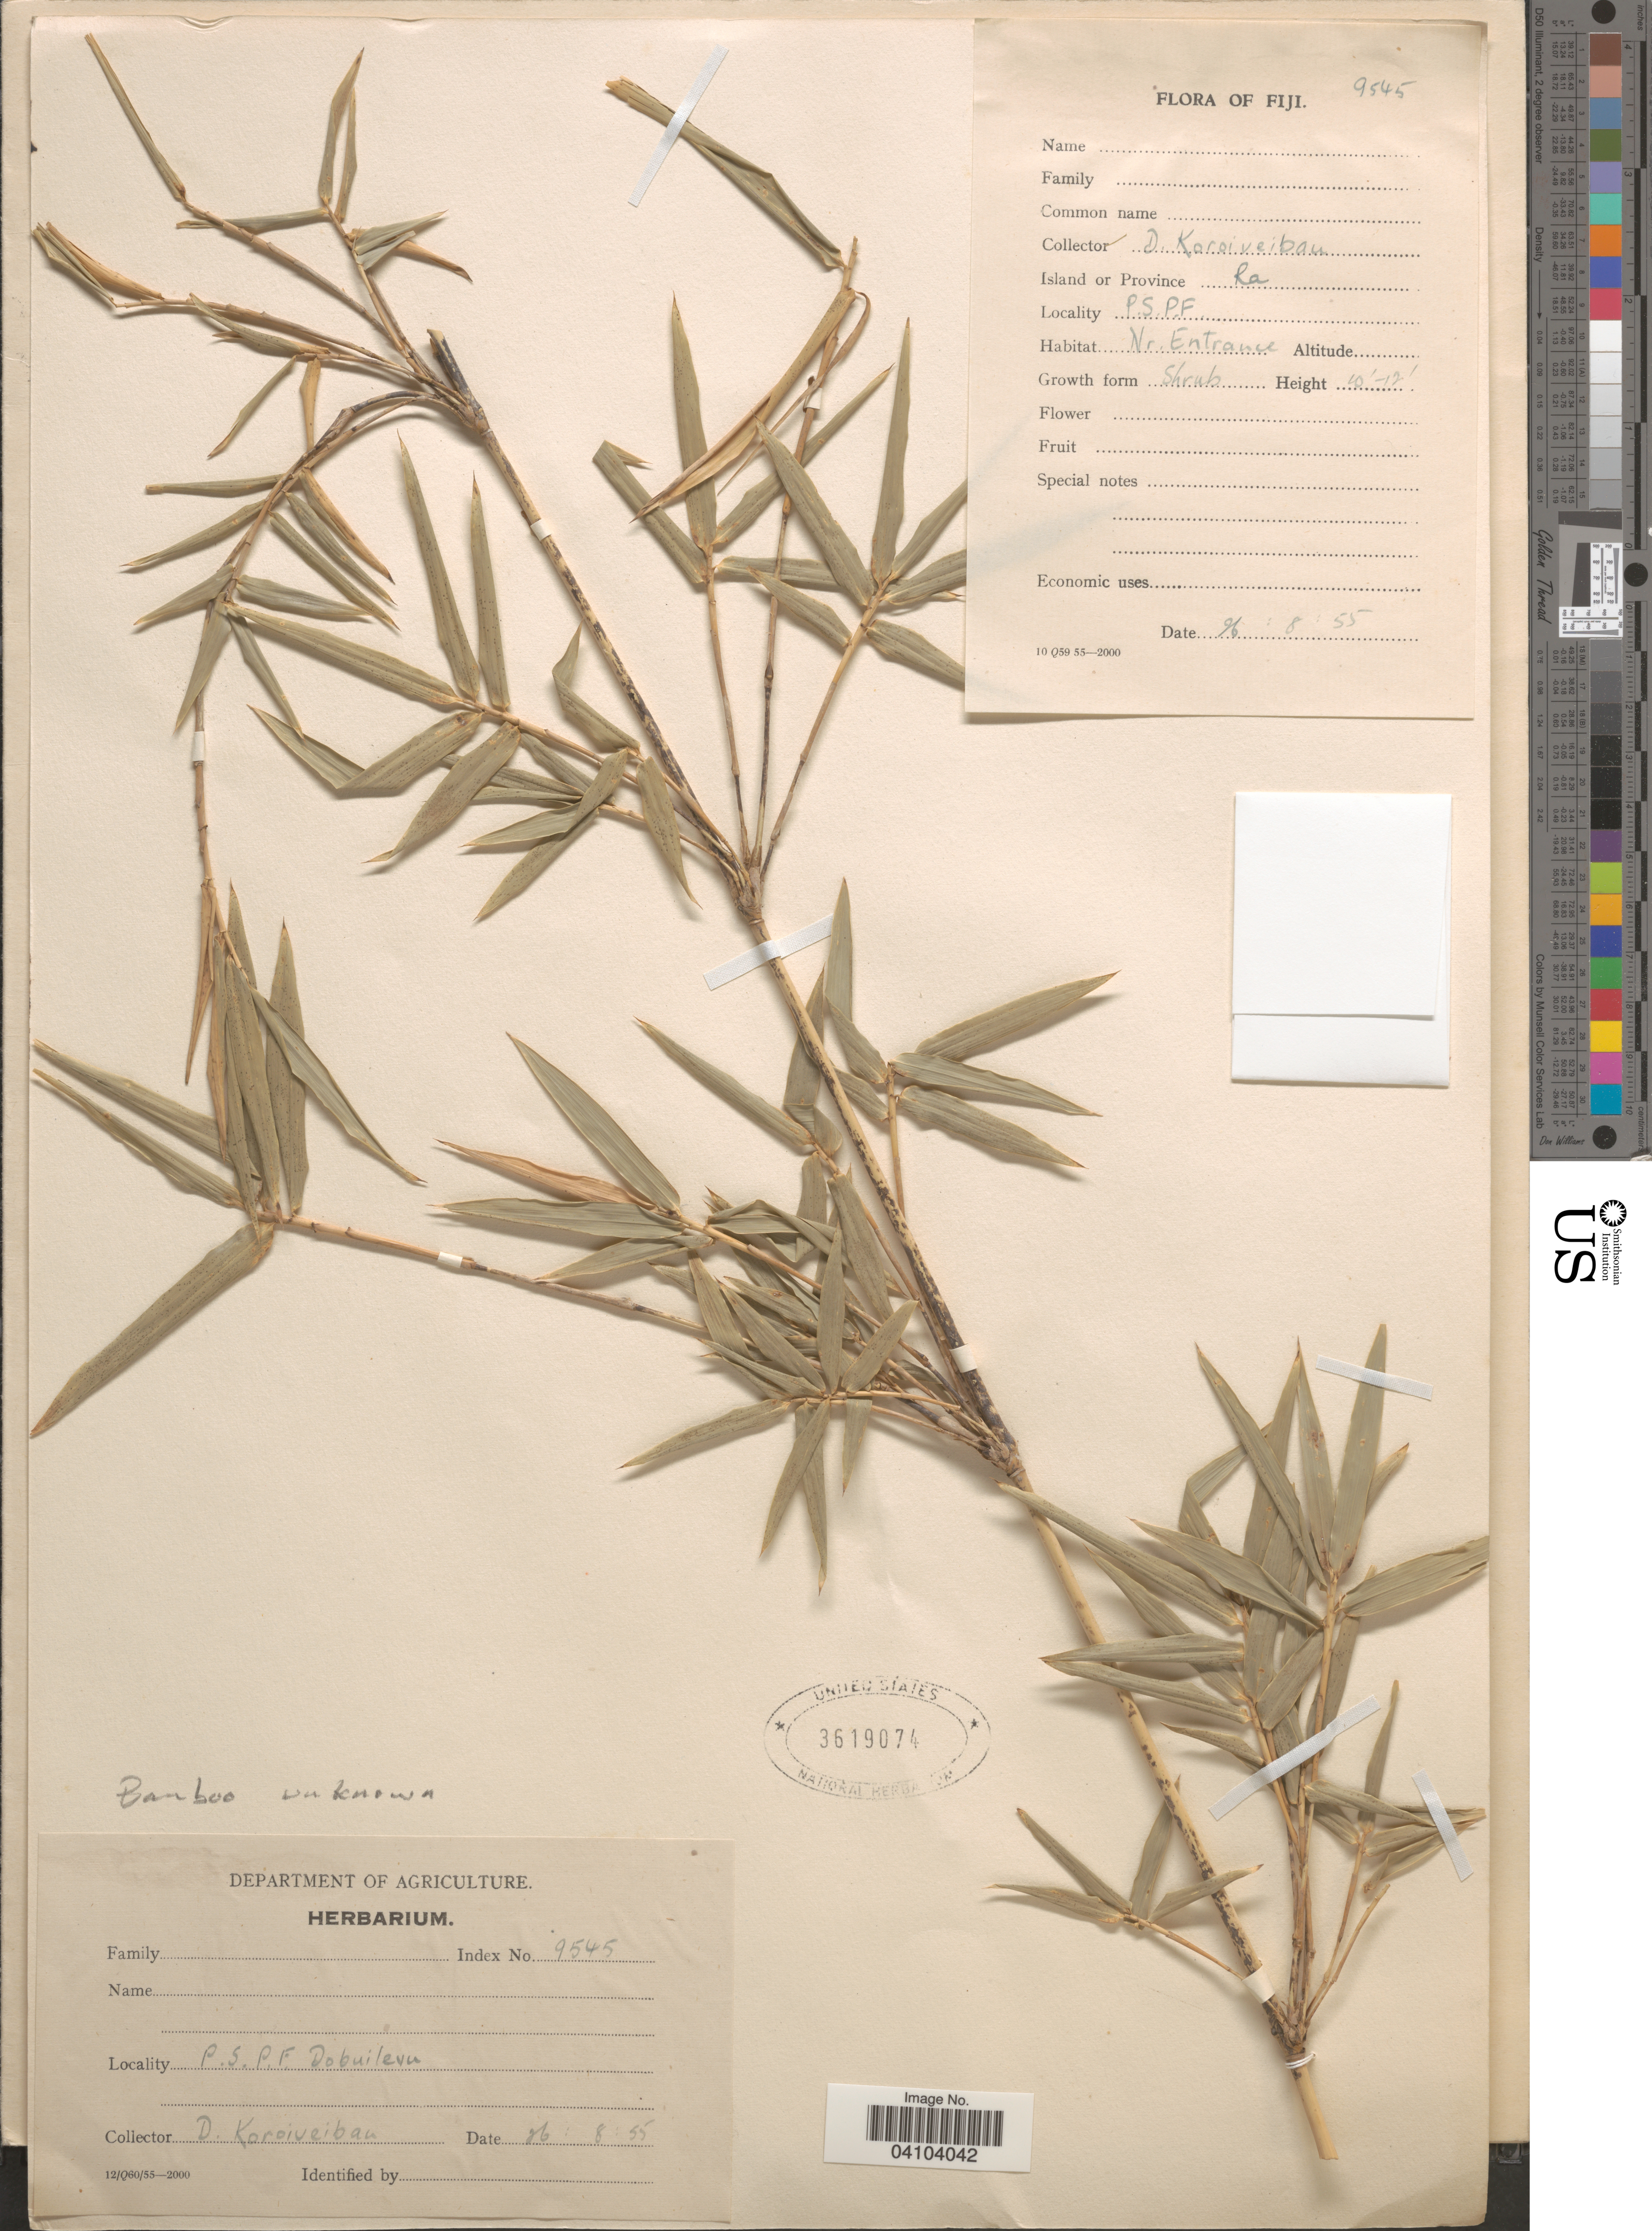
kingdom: Plantae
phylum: Tracheophyta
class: Liliopsida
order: Poales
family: Poaceae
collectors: D. Koroiveiban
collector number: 9545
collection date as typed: Transcribed d/m/y: 16/8/55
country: Fiji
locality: Island or Province Ra. P.S.P.F. Nr. Entrance. Dobuilevu.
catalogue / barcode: US 3619074